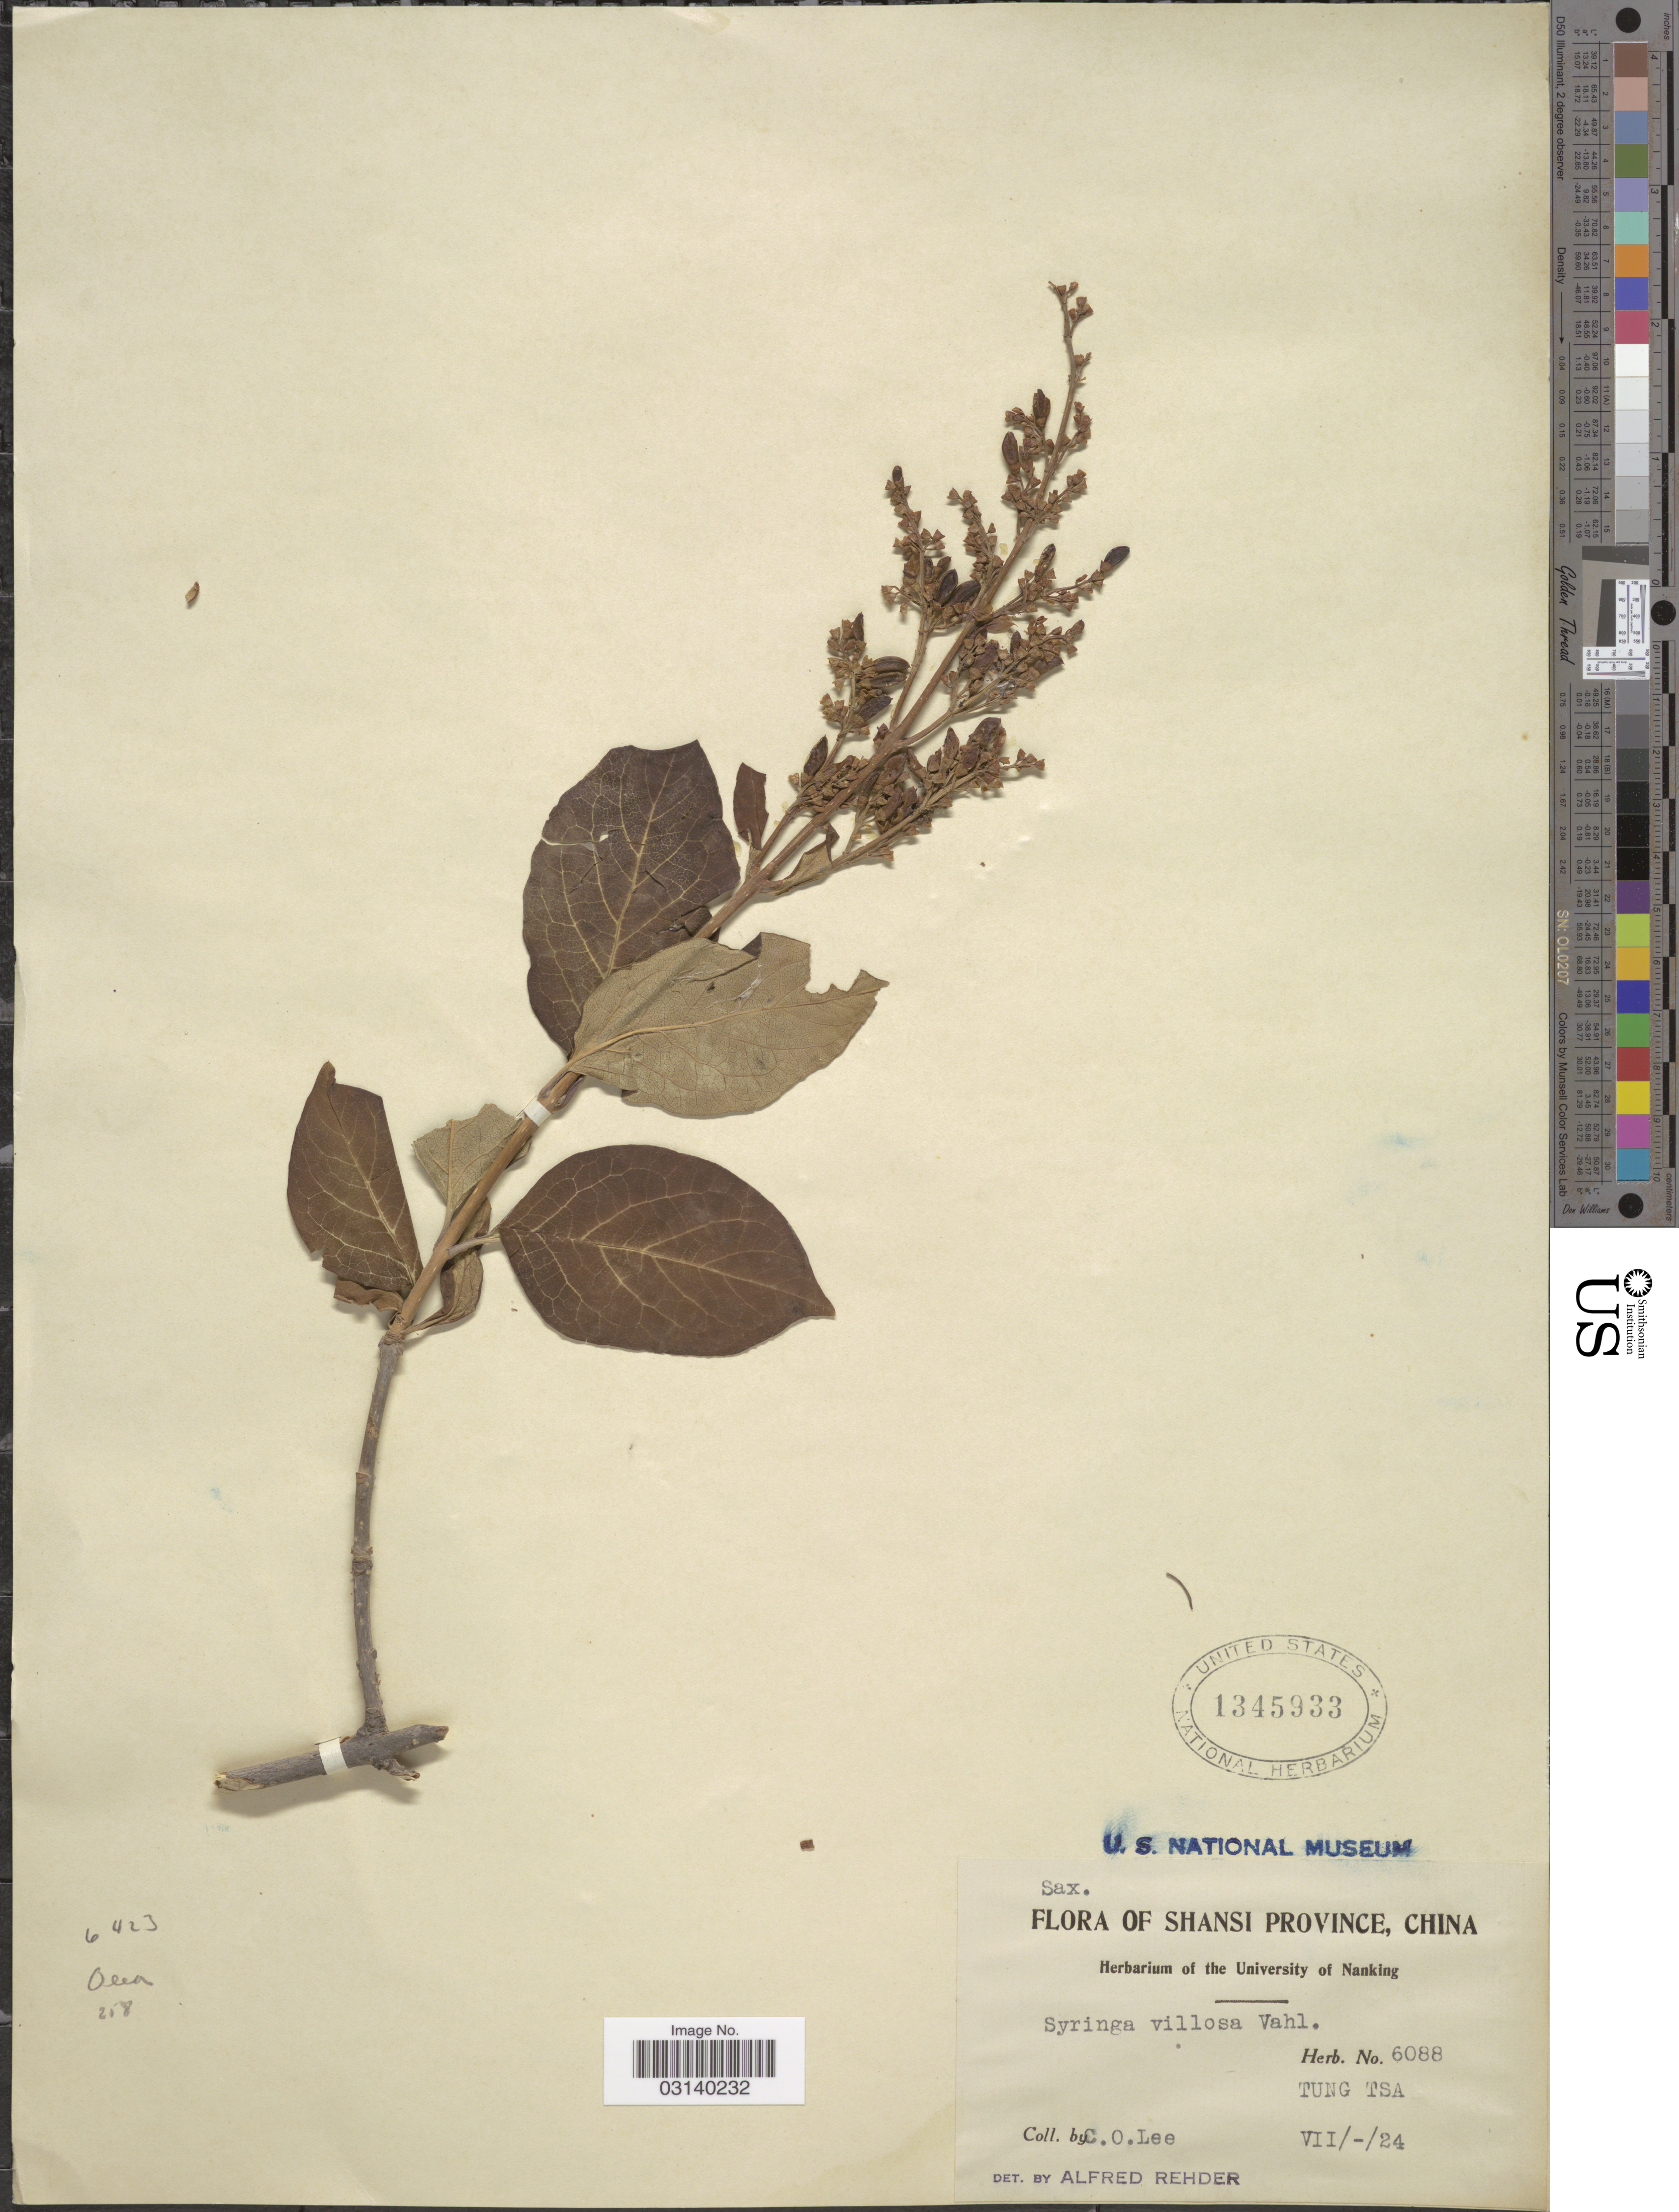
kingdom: Plantae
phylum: Tracheophyta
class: Magnoliopsida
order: Lamiales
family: Oleaceae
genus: Syringa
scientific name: Syringa villosa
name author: Vahl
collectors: C. Lee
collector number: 6088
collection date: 1924-07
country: China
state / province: Shanxi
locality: Shansi Province. Tung Tsa.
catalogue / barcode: US 1345933